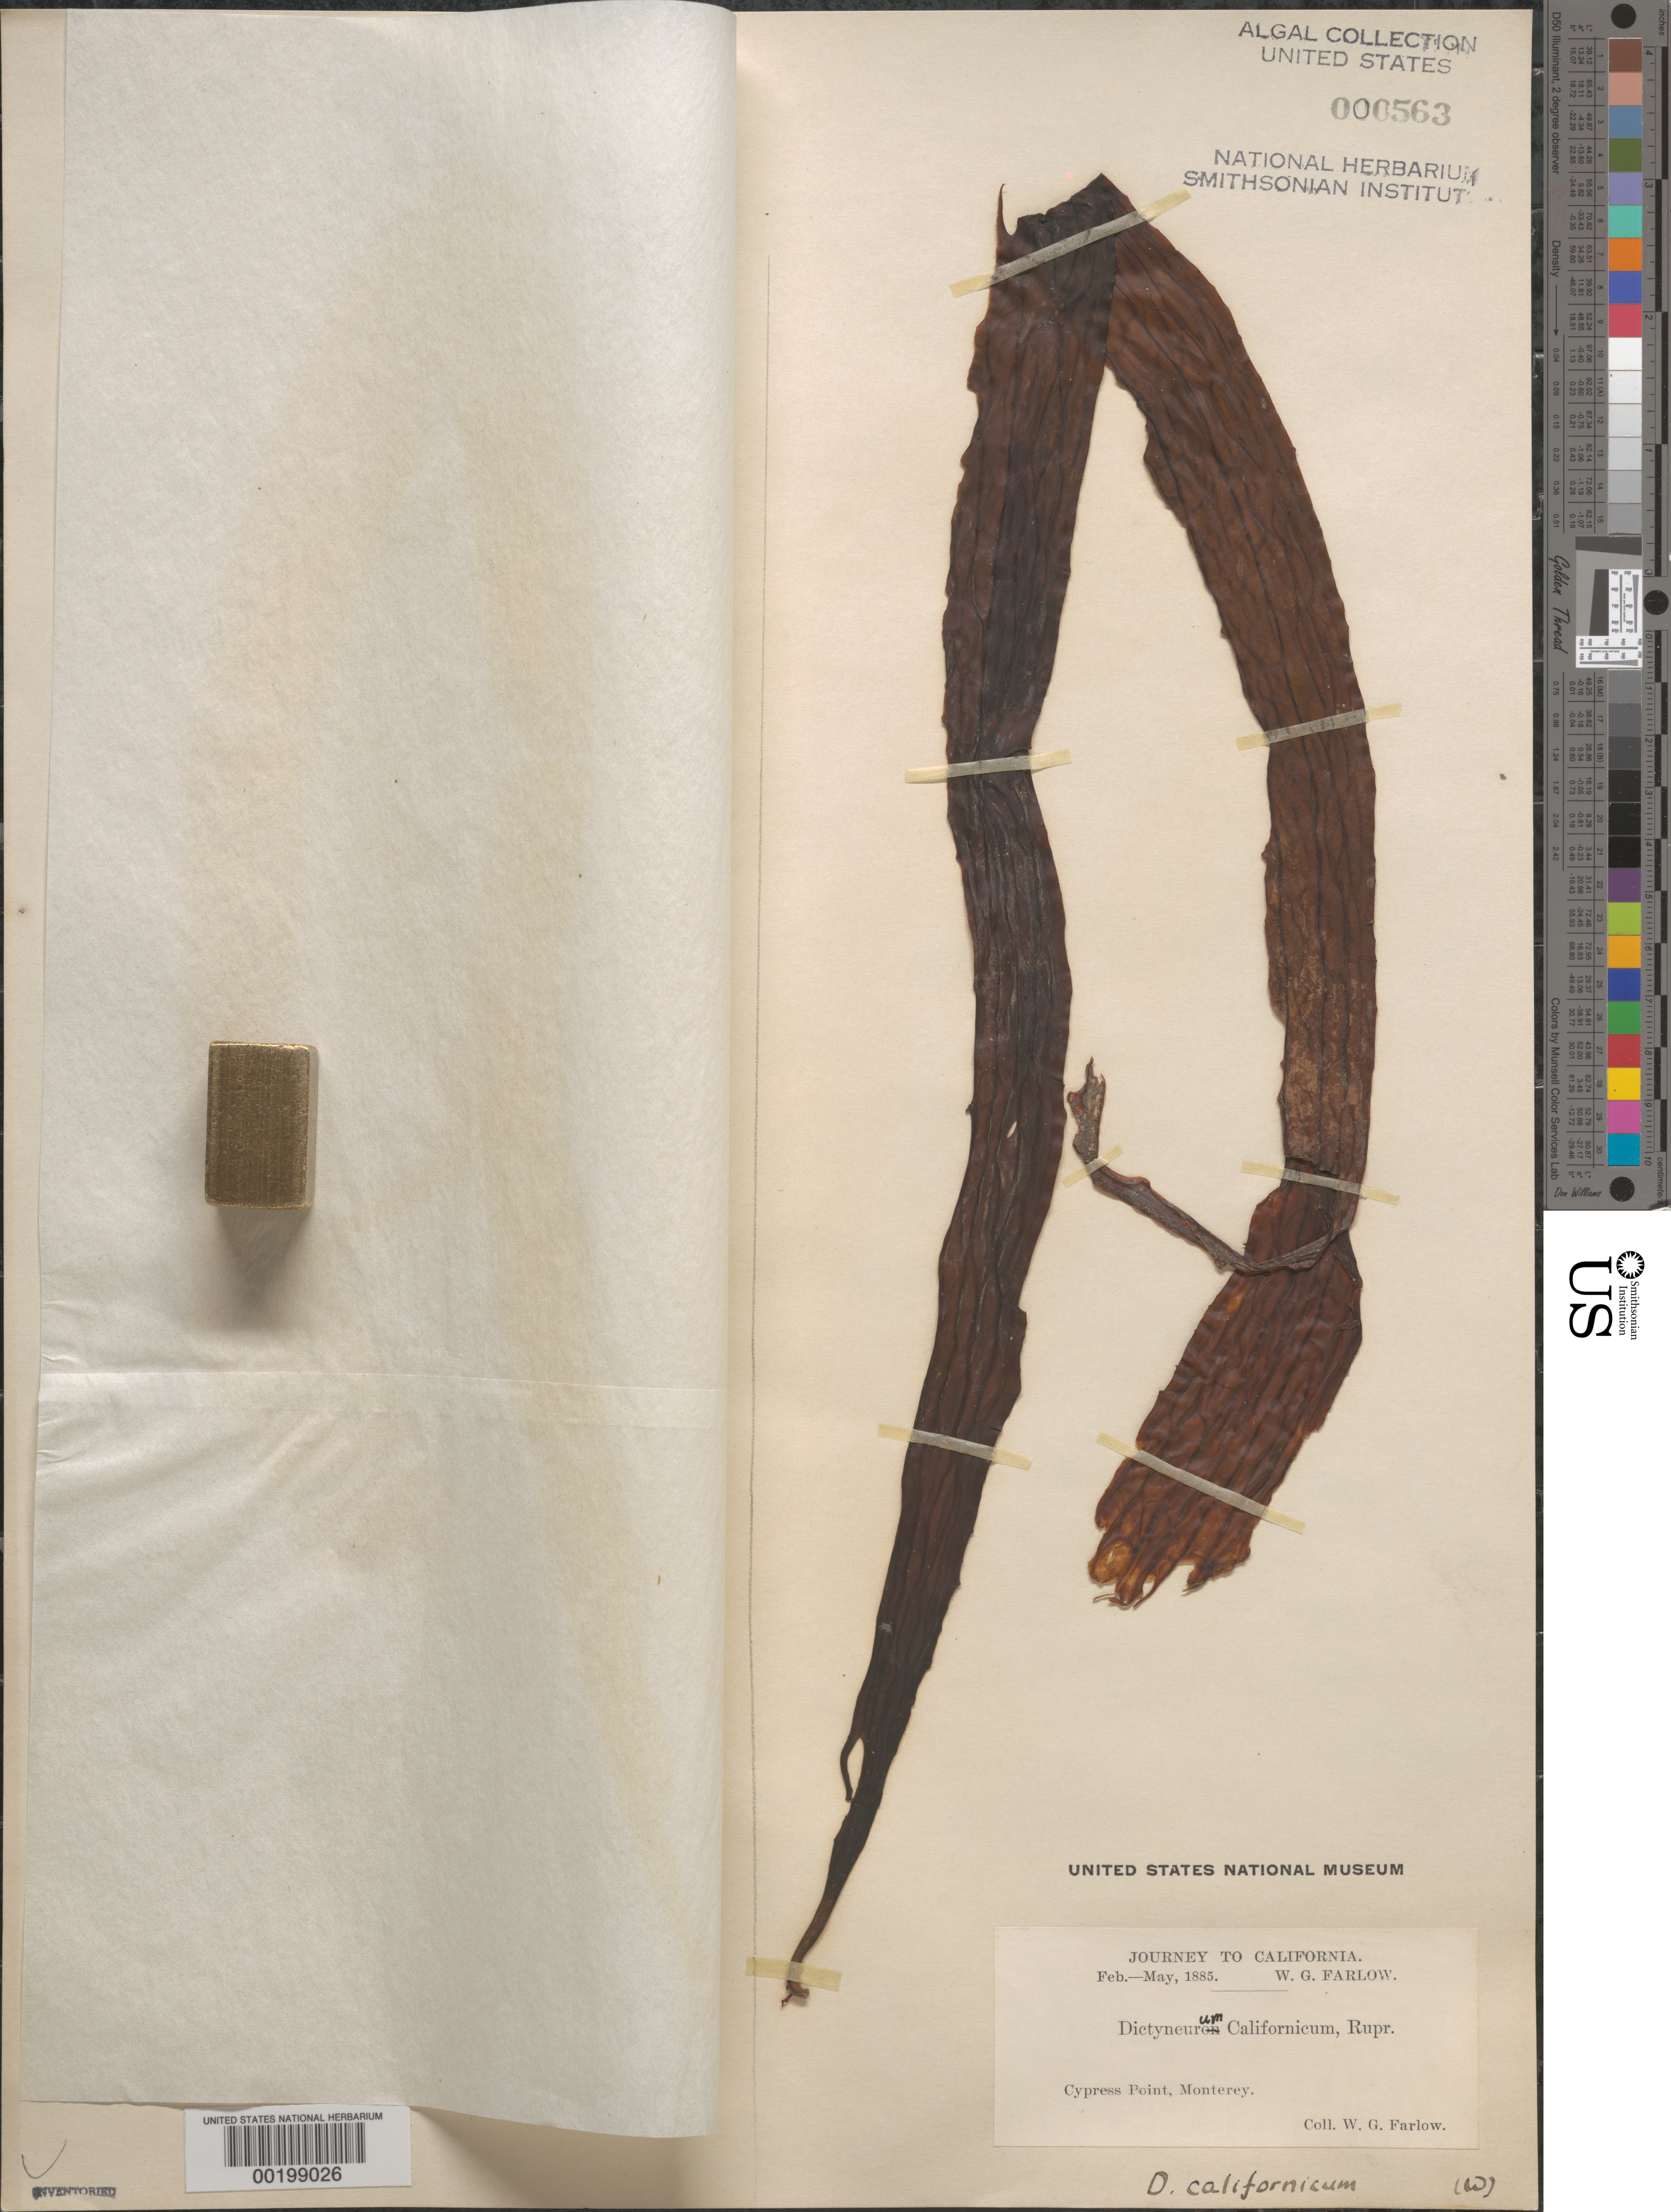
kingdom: Chromista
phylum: Ochrophyta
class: Phaeophyceae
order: Laminariales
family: Costariaceae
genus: Dictyoneurum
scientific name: Dictyoneurum californicum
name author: Rupr.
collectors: W. G. Farlow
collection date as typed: Feb 1885 to -- May 1885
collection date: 1885-02/1885-05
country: United States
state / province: California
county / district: Monterey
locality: Cypress Point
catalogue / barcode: US 563